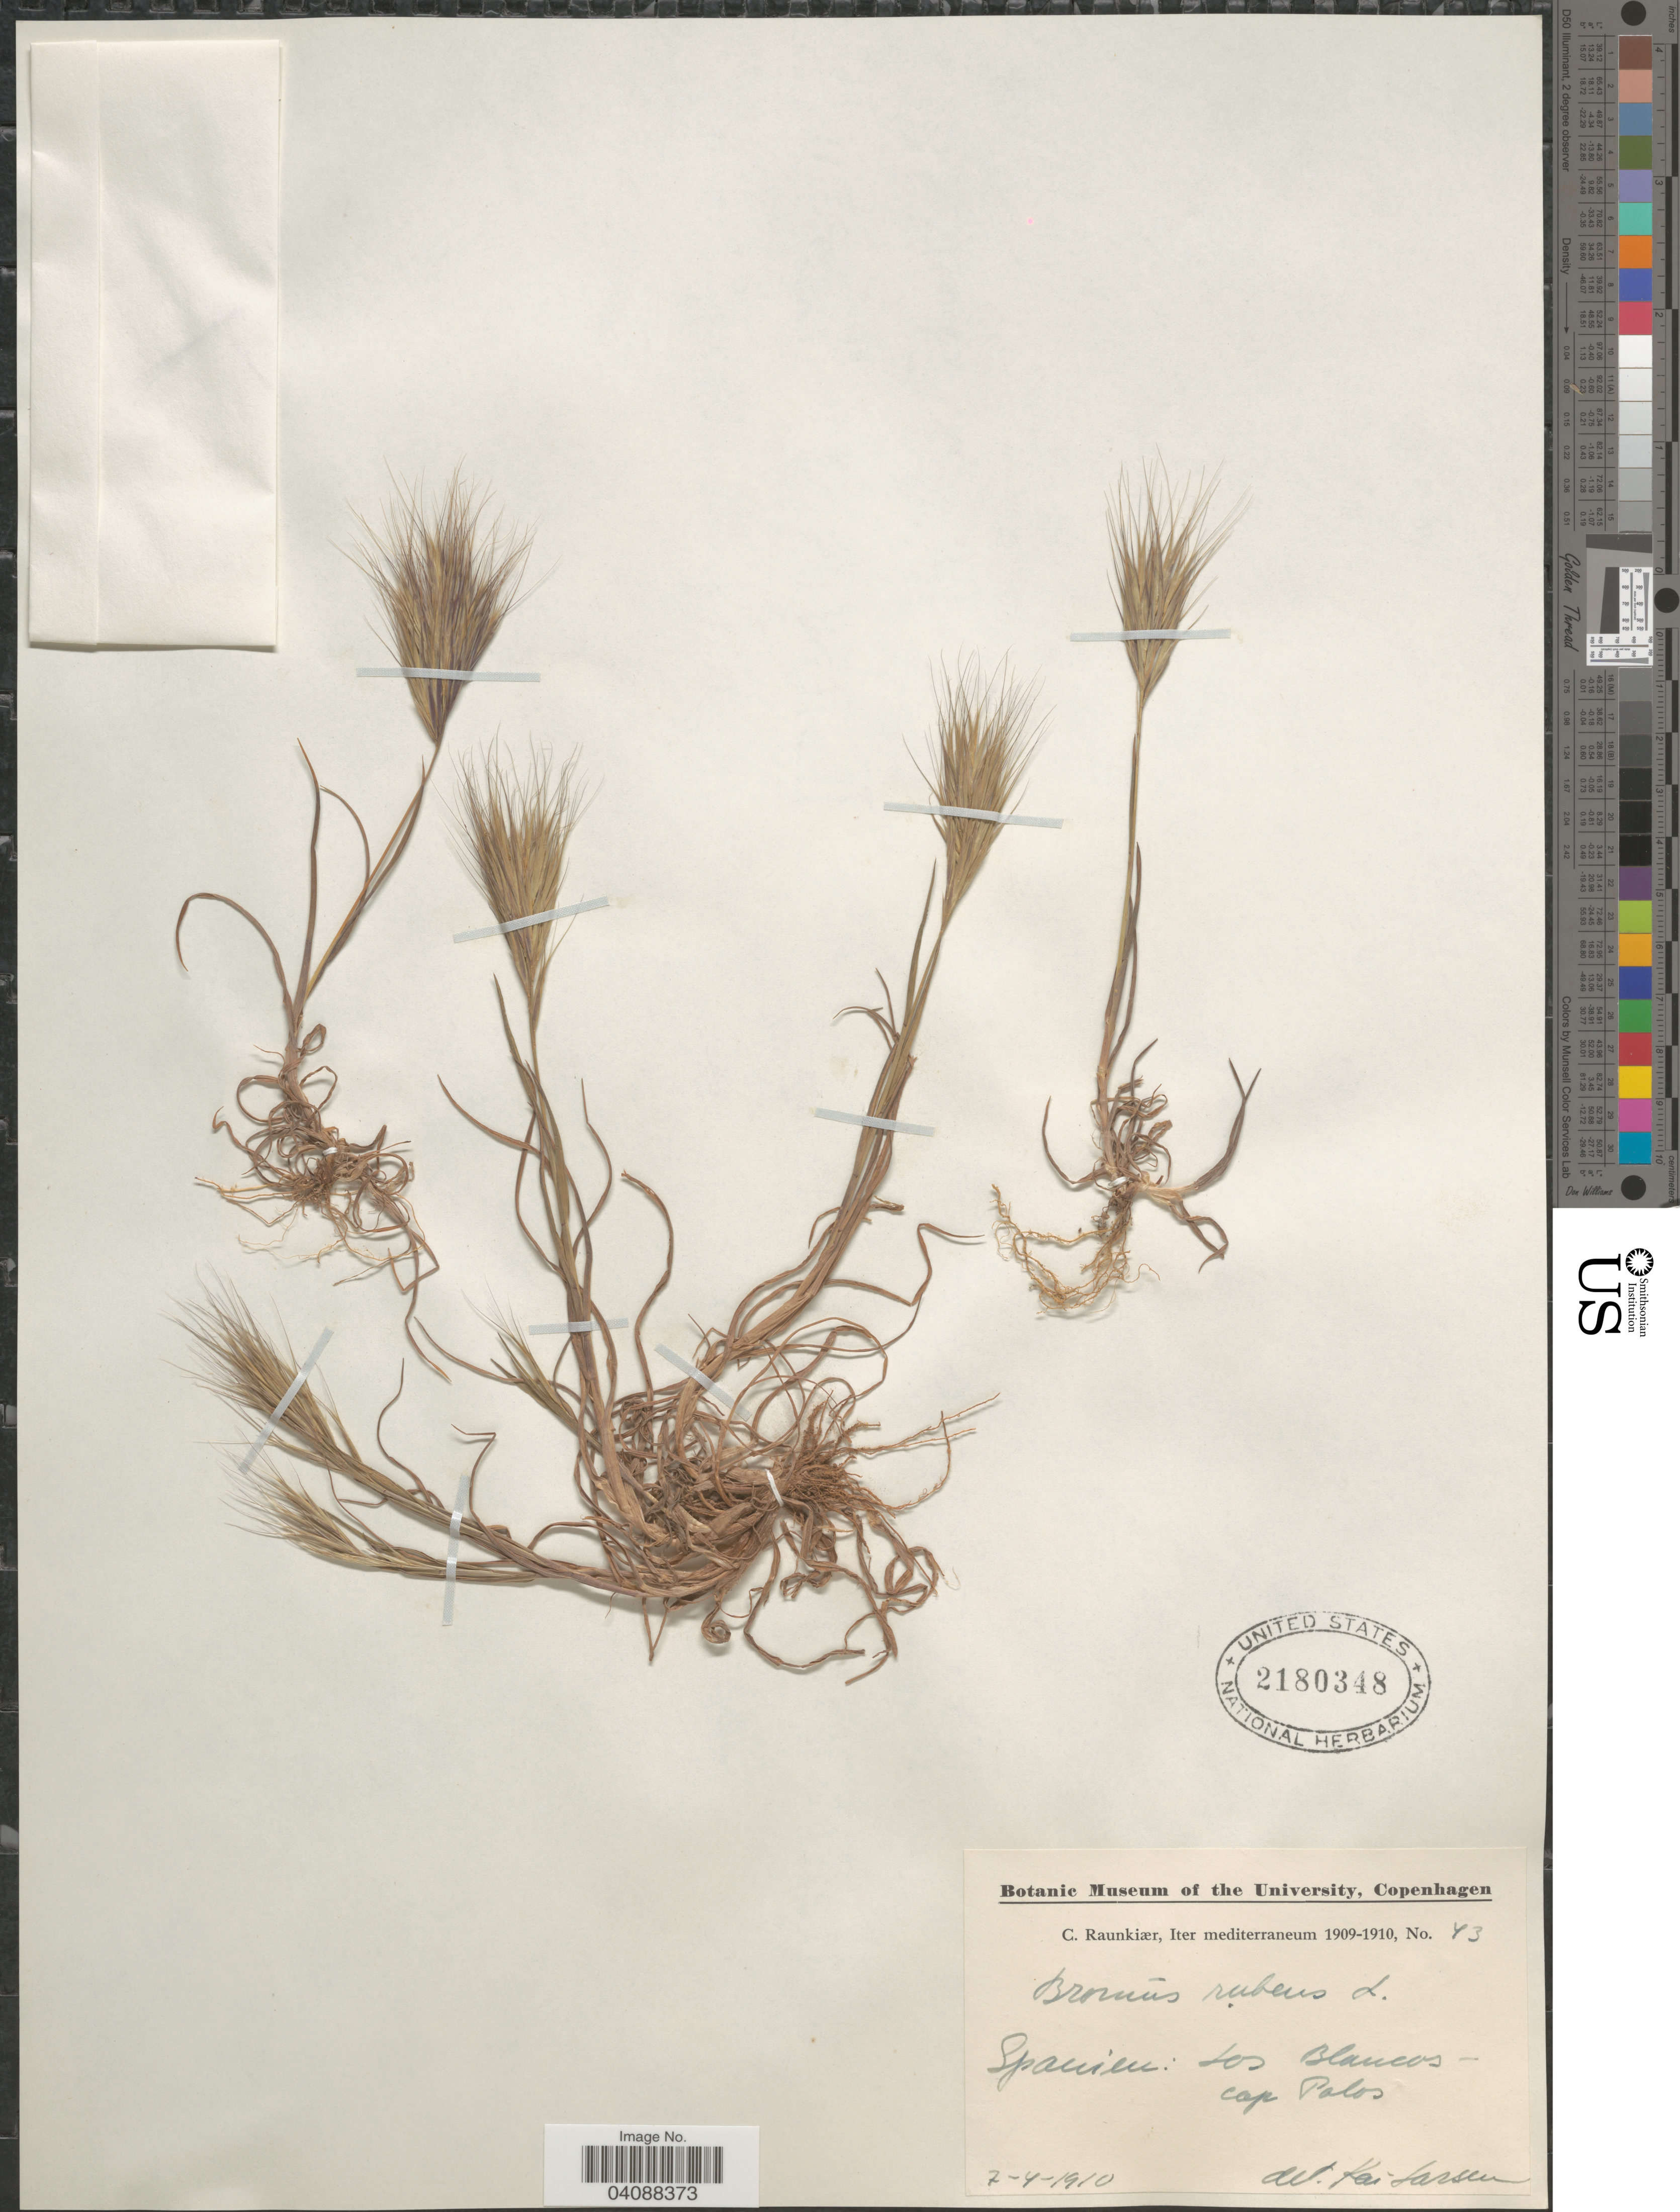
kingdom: Plantae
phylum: Tracheophyta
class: Liliopsida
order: Poales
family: Poaceae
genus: Bromus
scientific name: Bromus rubens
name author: L.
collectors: C. Raunkiær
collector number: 43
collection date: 1910-04-07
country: Spain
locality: Iter mediterraneum 1909-1910. Spanien: Los Blancos-cap. Palos.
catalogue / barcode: US 2180348